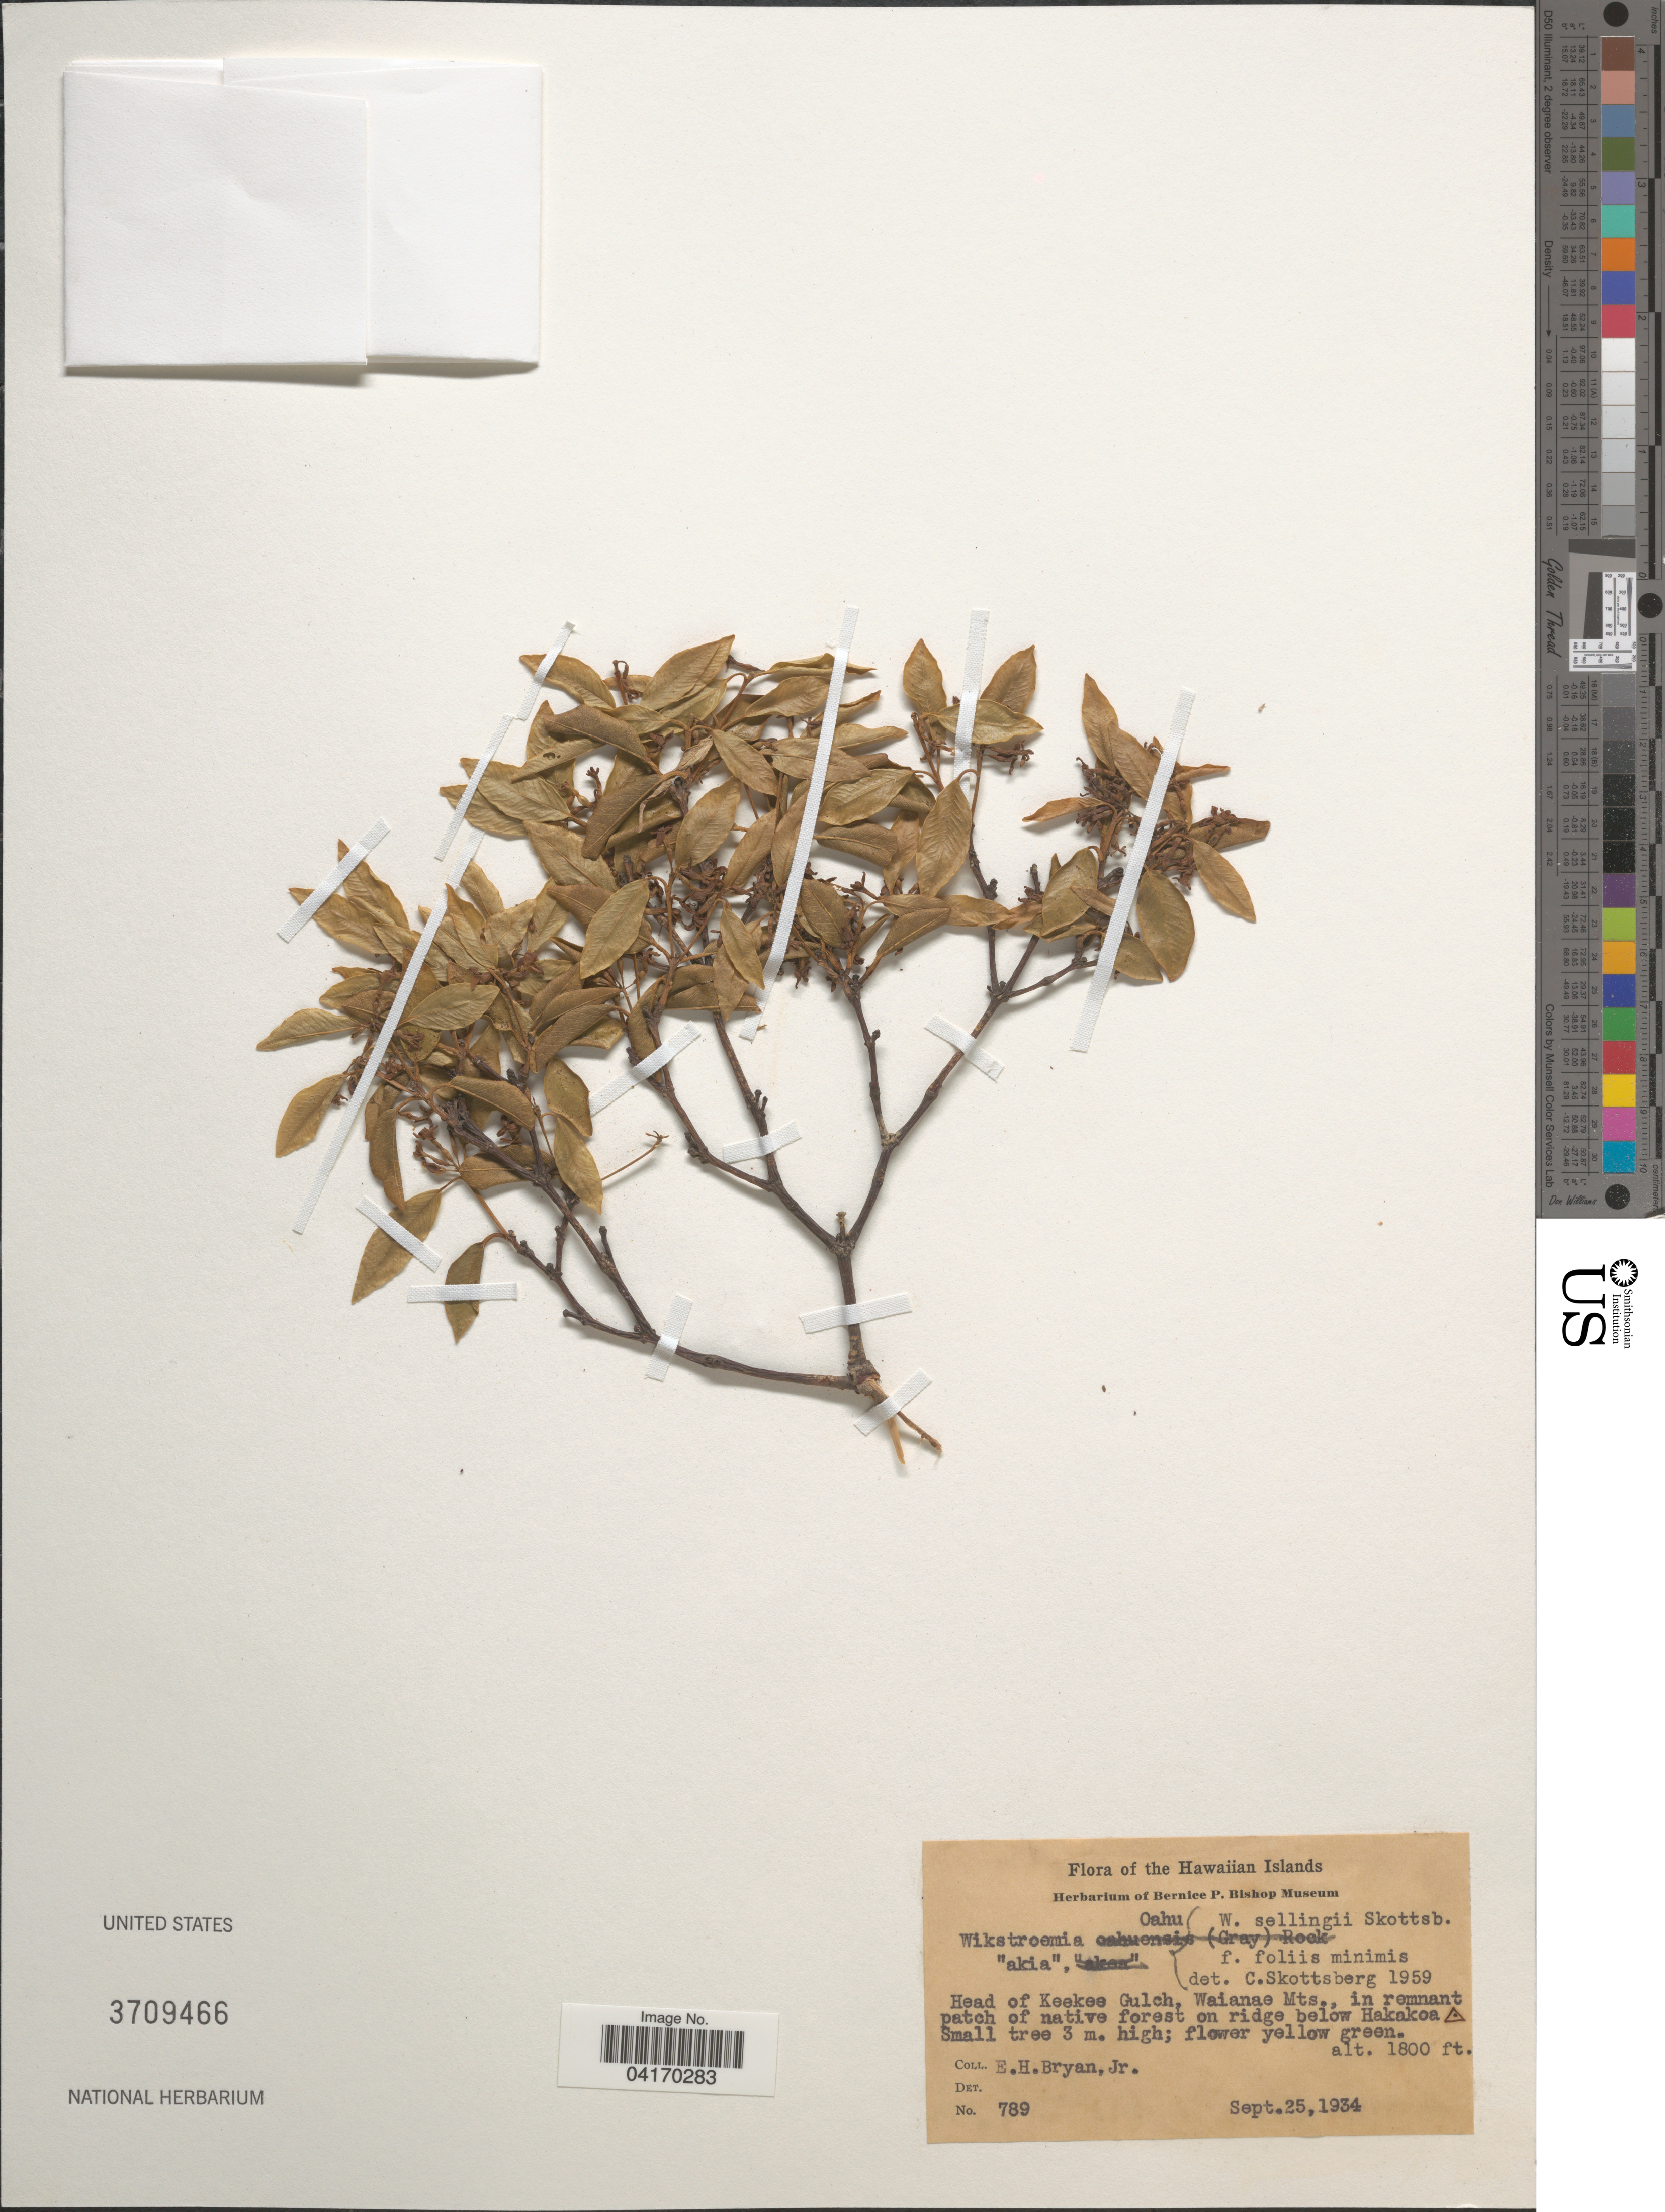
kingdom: Plantae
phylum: Tracheophyta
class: Magnoliopsida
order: Malvales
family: Thymelaeaceae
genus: Wikstroemia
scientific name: Wikstroemia sp.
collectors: E. Bryan Jr.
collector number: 789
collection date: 1934-09-25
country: United States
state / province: Hawaii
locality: The Hawaiian Islands. Head of Keekee Gulch, Waianae Mts., in remnant patch of native forest on ridge below Hakakoa.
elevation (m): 549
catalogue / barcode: US 3709466